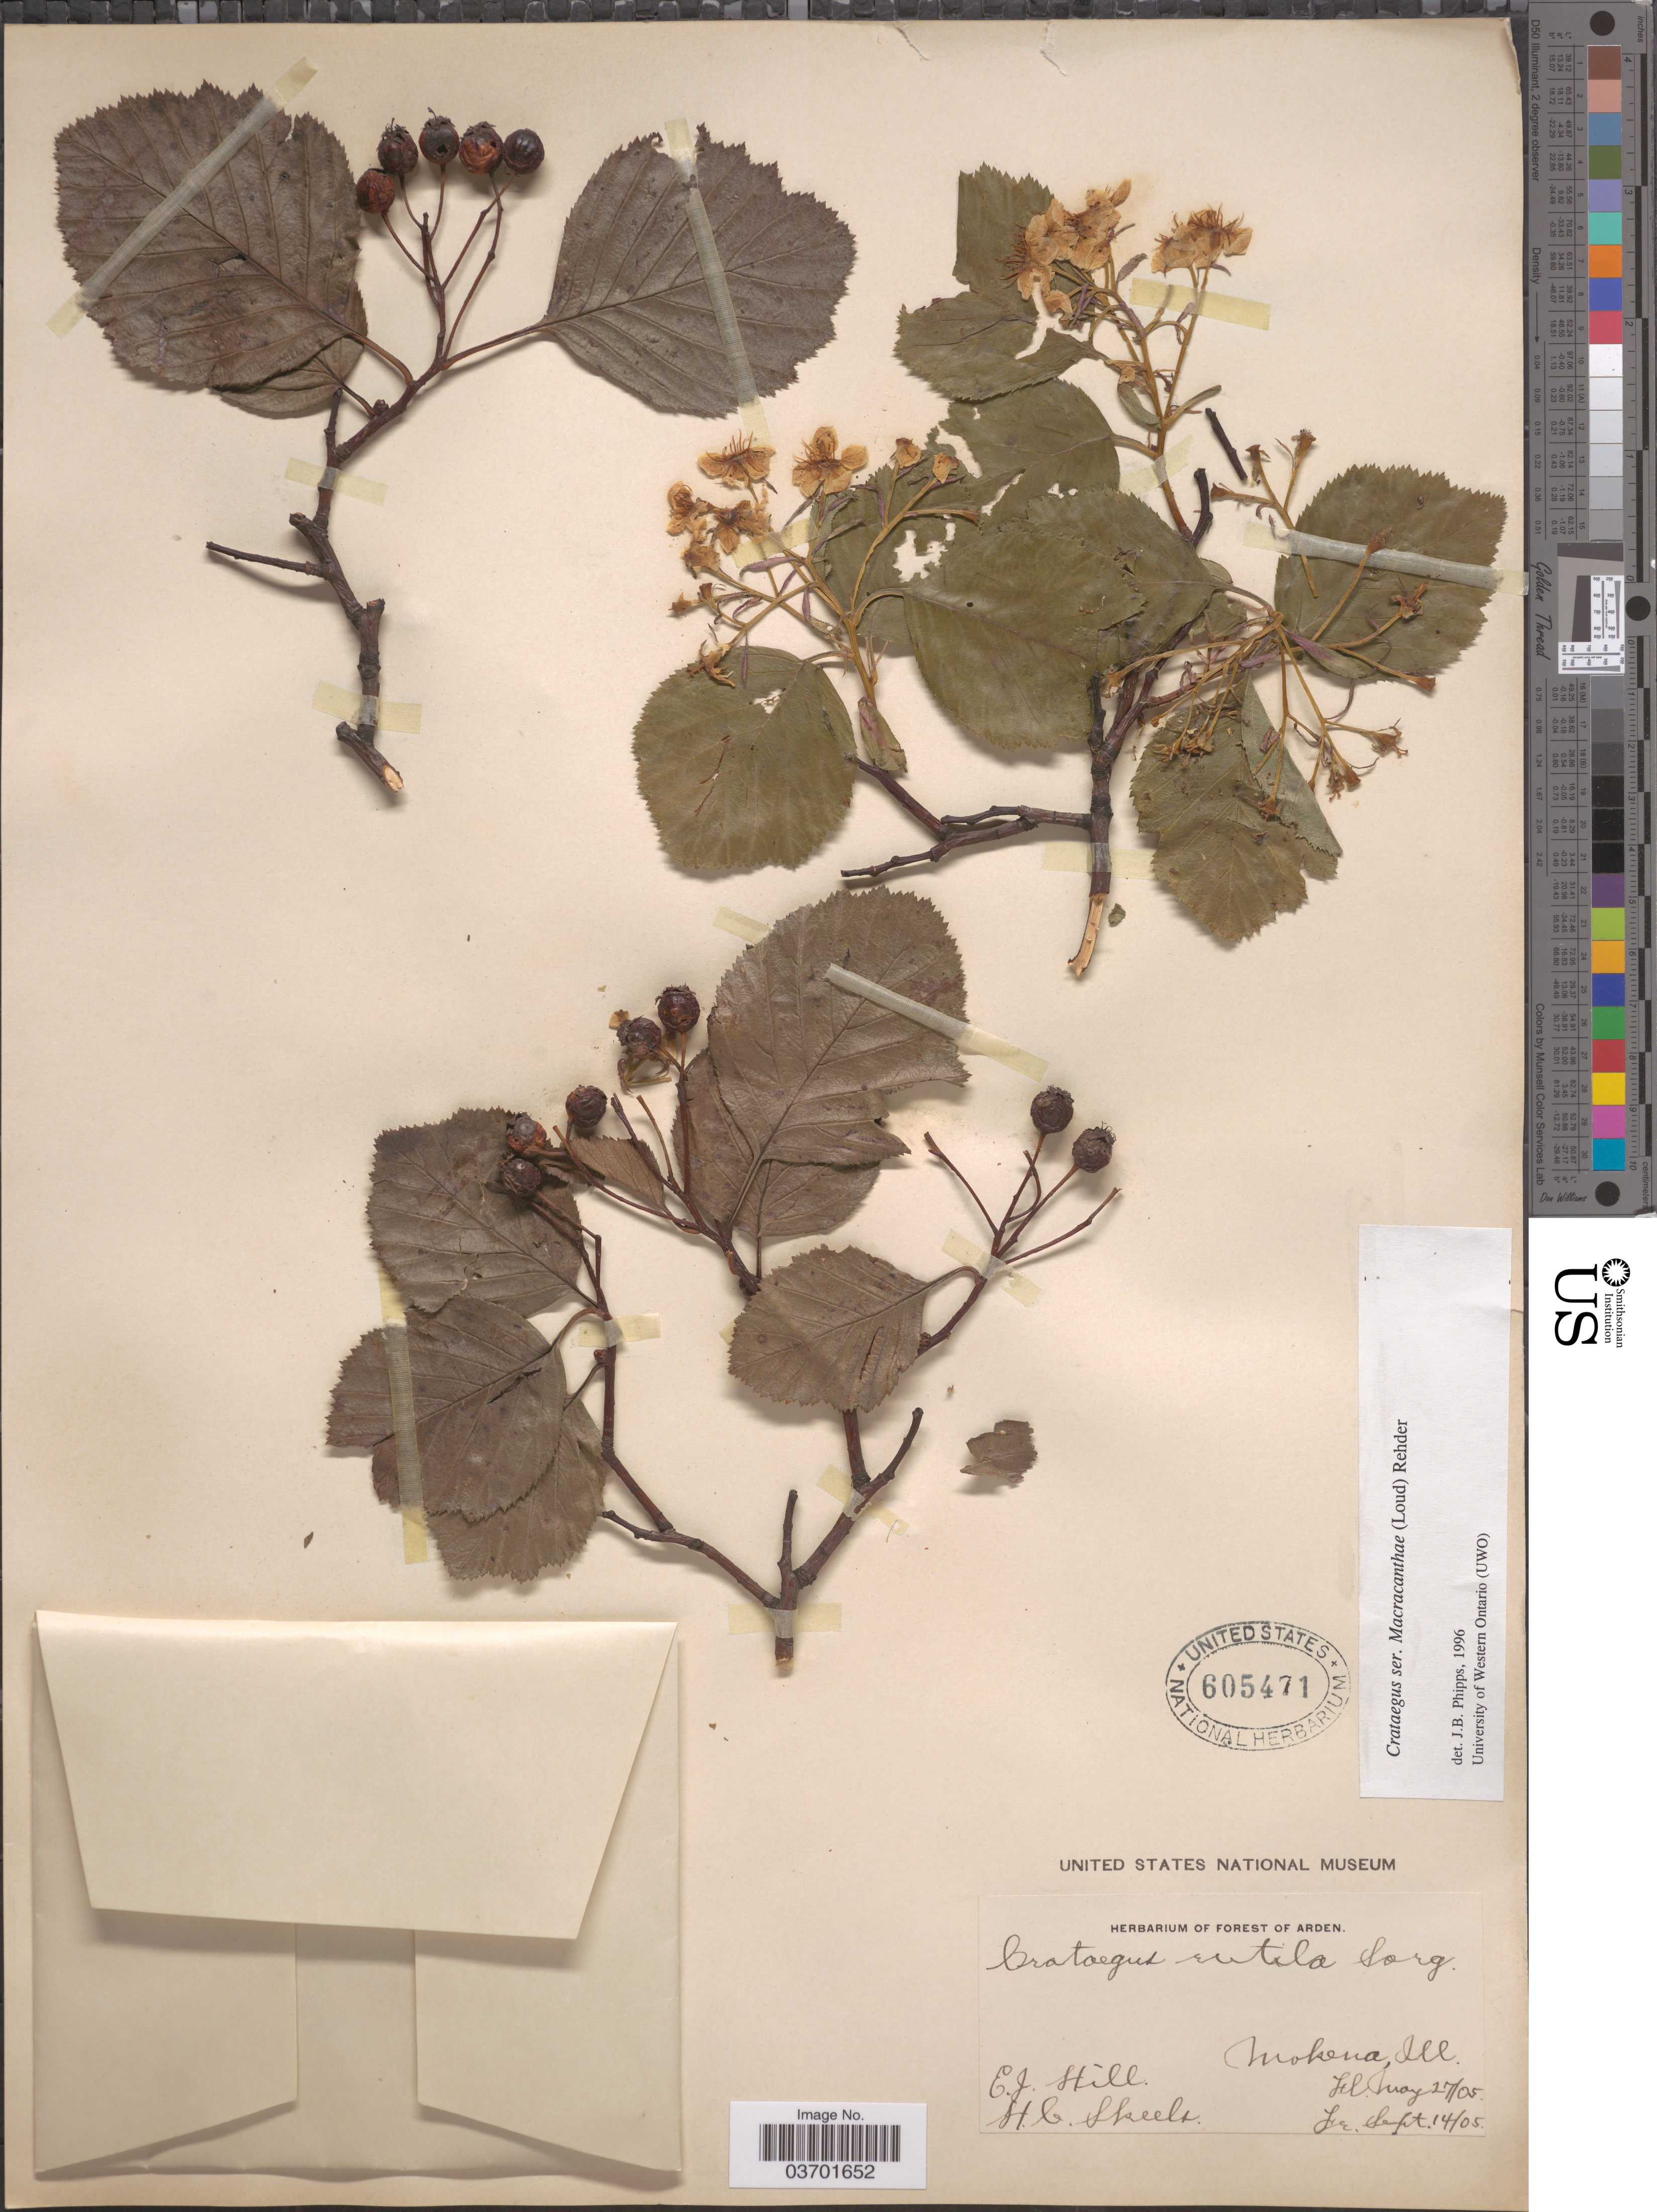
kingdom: Plantae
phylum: Tracheophyta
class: Magnoliopsida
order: Rosales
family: Rosaceae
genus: Crataegus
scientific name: Crataegus rutila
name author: Sarg.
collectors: E. J. Hill & H. Skeels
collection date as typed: Transcribed d/m/y: 27/5/5 to 14/9/5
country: United States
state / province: Illinois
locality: Mokena.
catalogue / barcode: US 605471